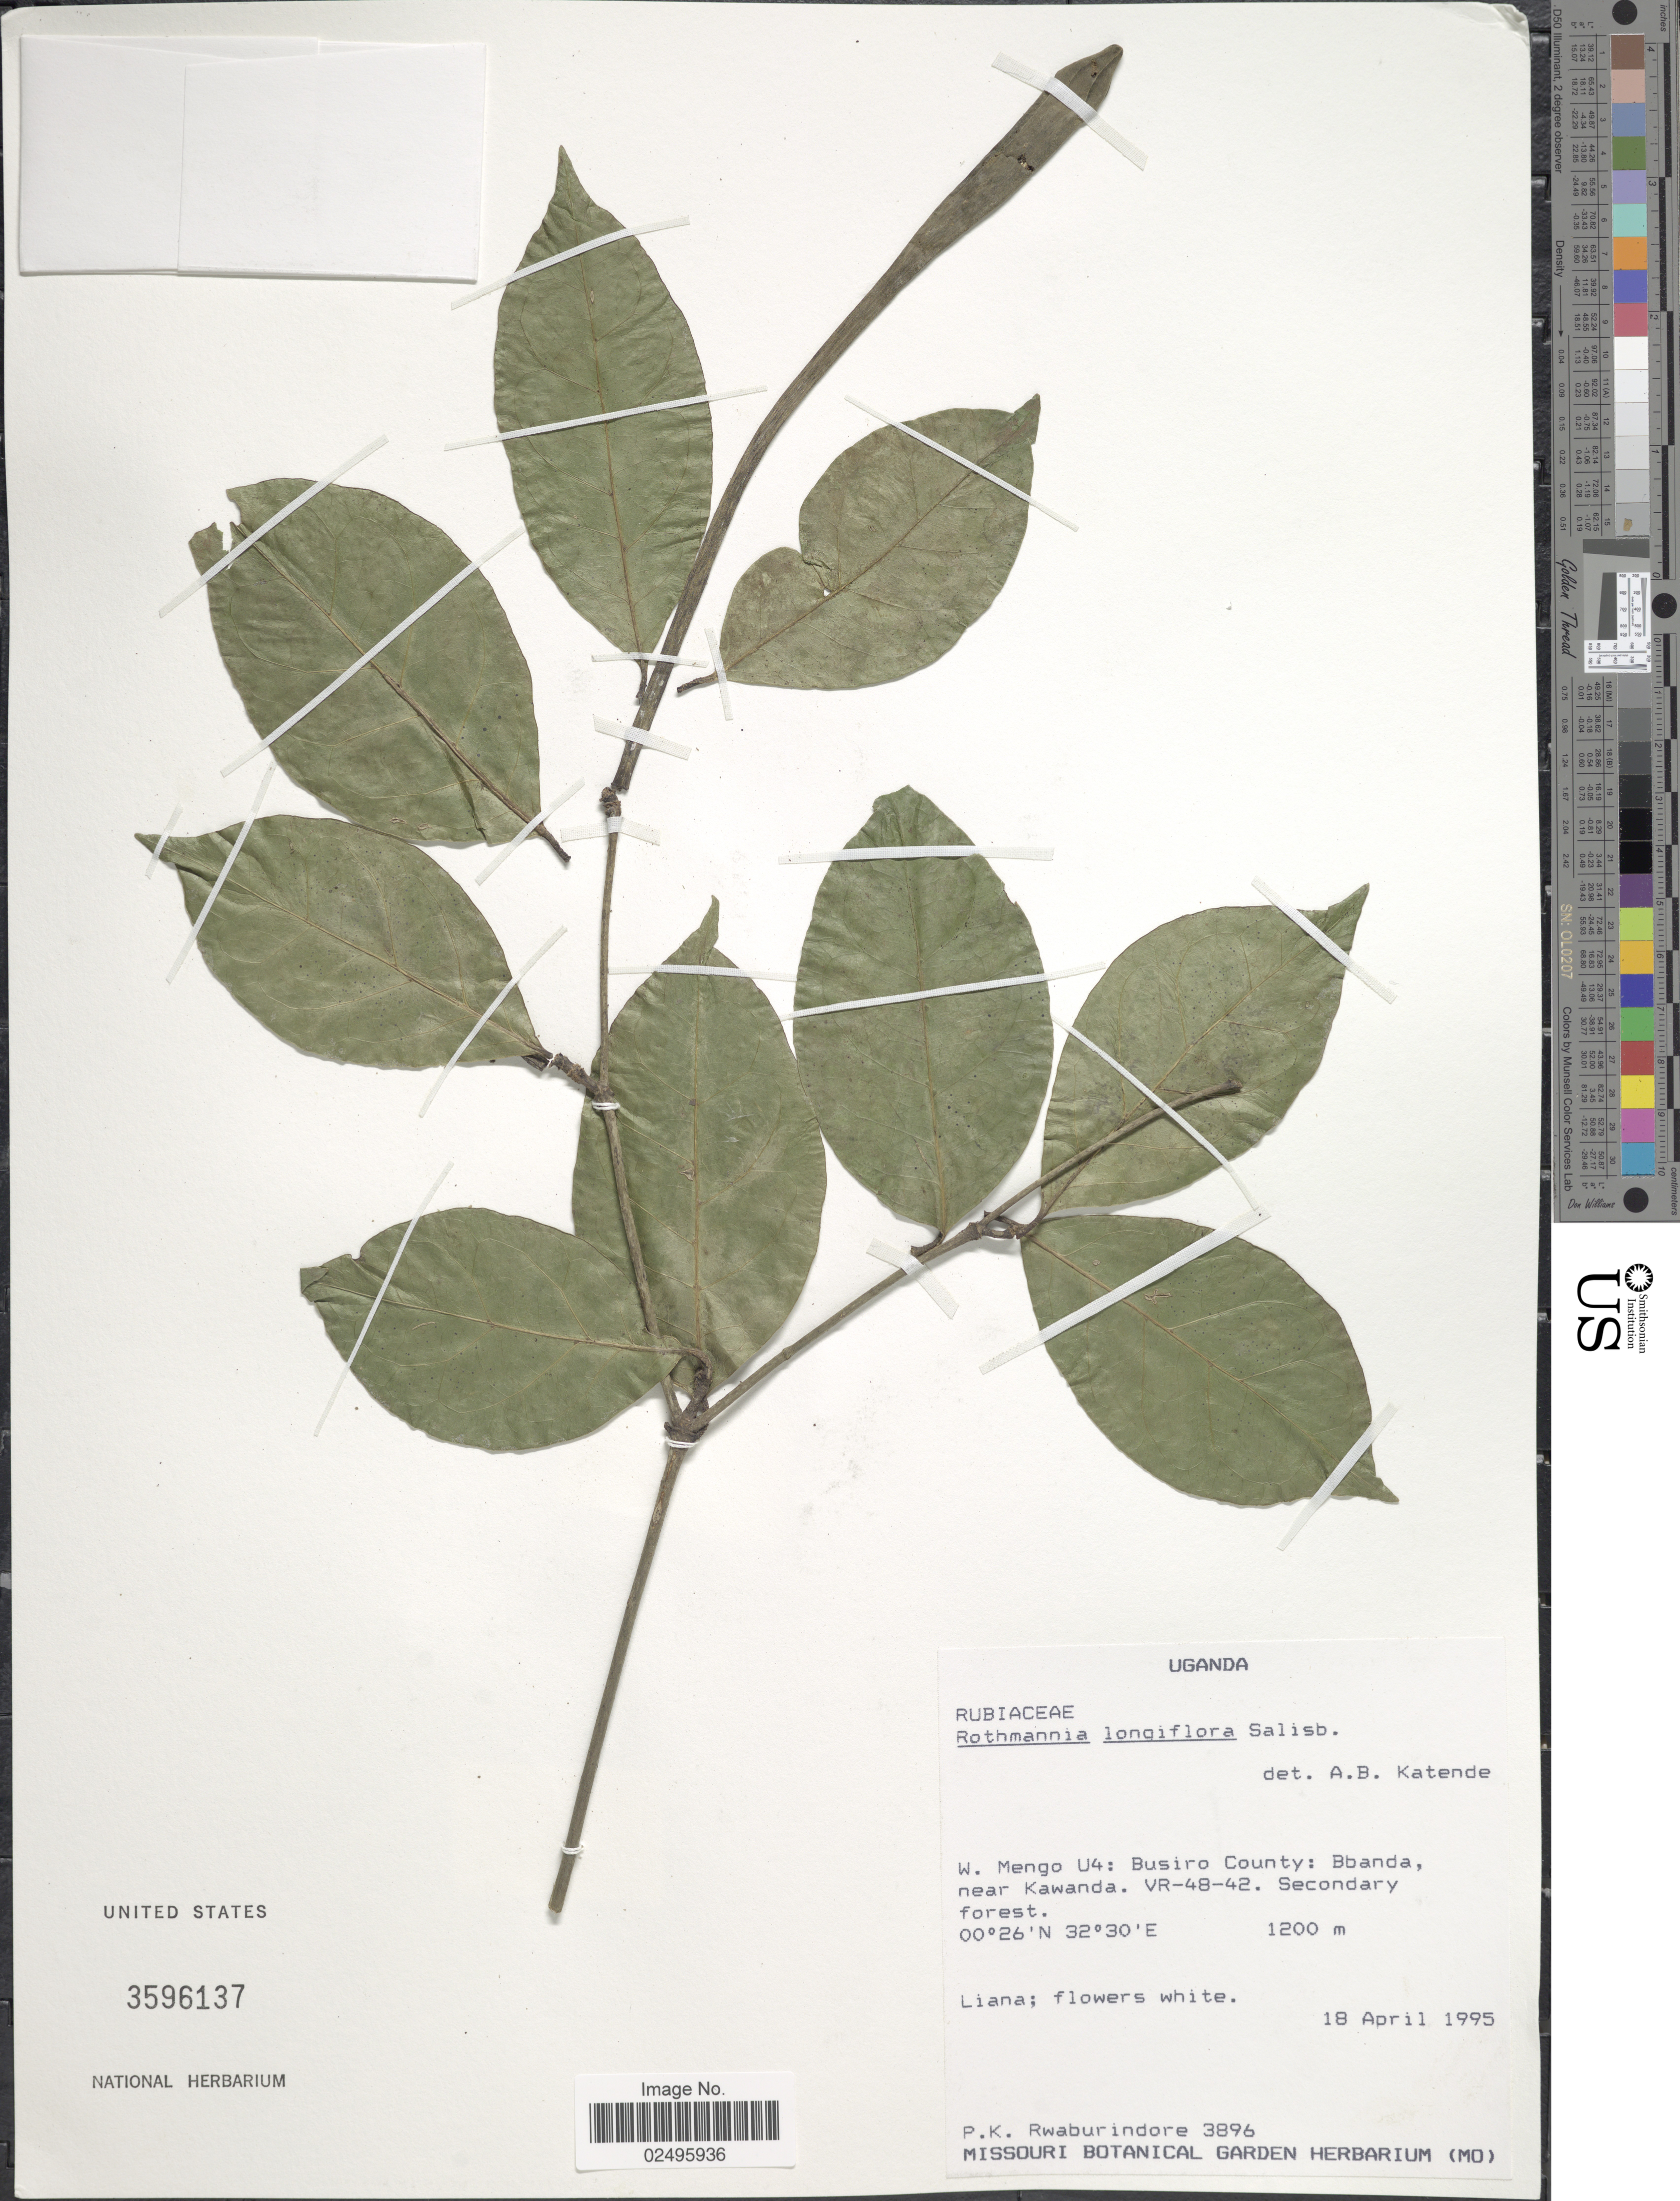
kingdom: Plantae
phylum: Tracheophyta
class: Magnoliopsida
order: Gentianales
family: Rubiaceae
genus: Rothmannia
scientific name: Rothmannia longiflora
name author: Salisb.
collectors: P. Rwaburindore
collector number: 3896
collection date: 1995-04-18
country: Uganda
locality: W. Mengo U4: Busiro County: Bbanda near Kawanda. VR-48-42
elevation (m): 1200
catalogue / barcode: US 3596137